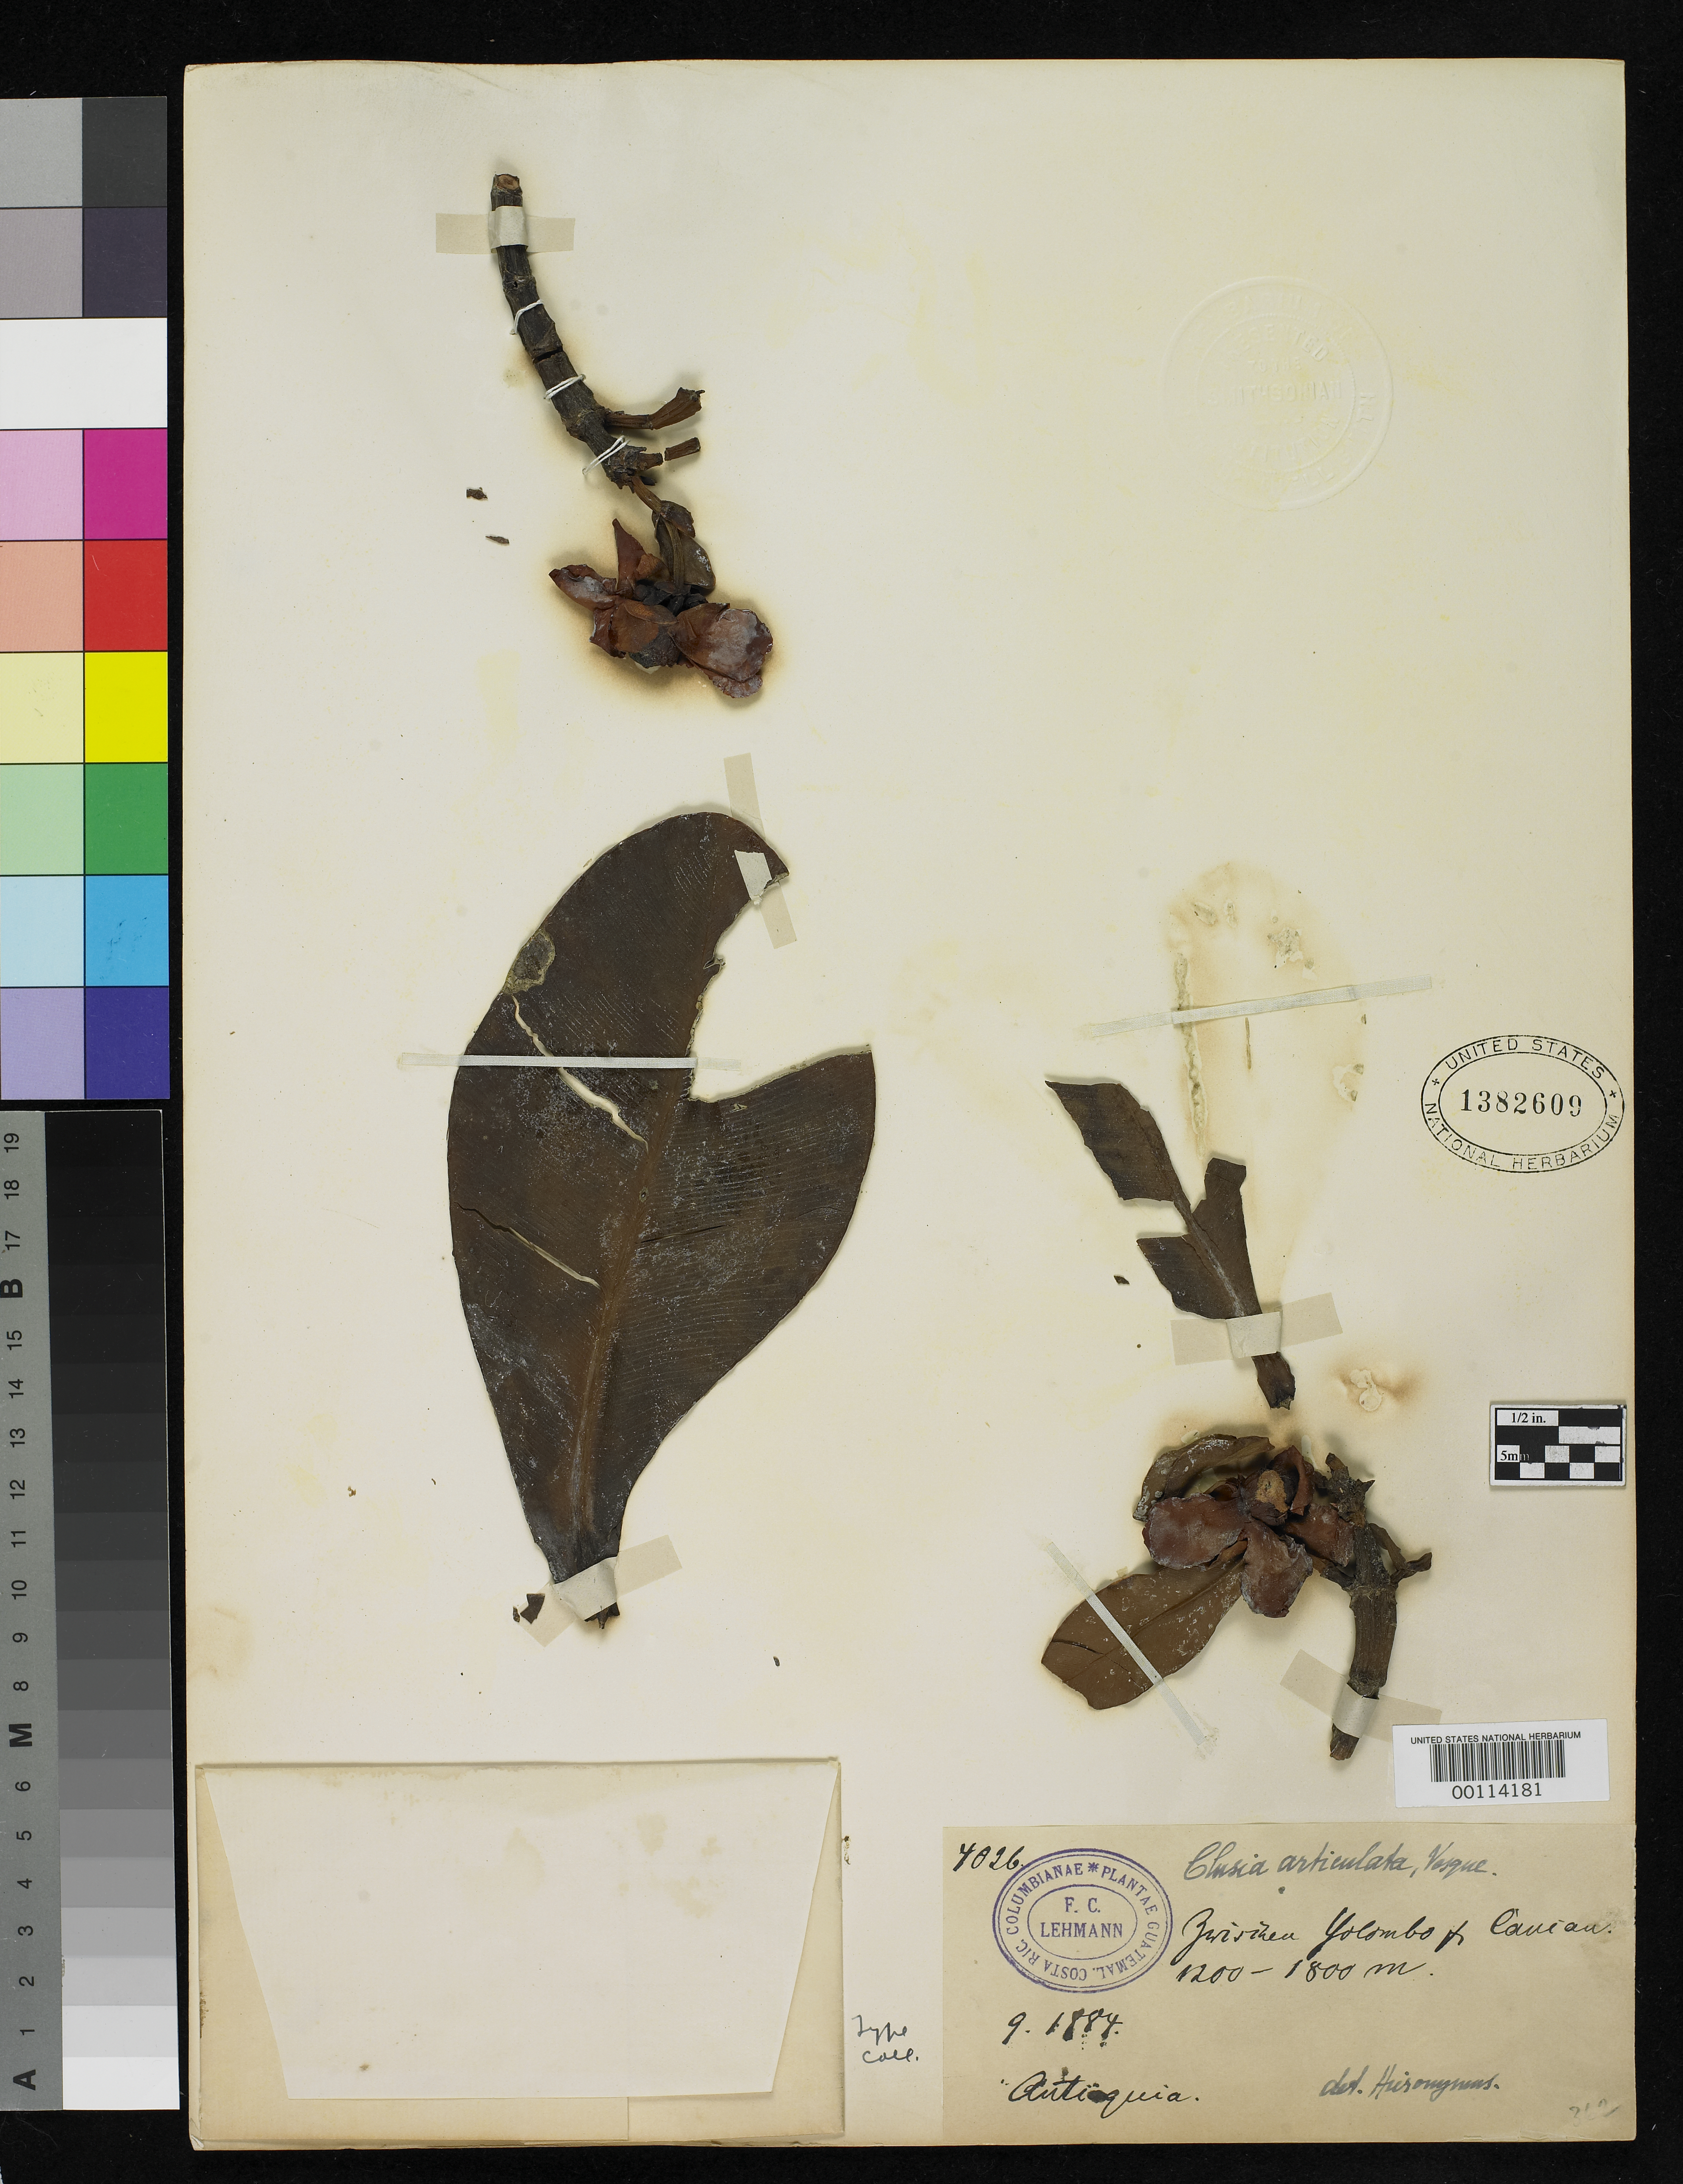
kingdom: Plantae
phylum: Tracheophyta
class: Magnoliopsida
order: Malpighiales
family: Clusiaceae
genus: Clusia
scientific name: Clusia articulata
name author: Vesque in A. DC.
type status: Type Collection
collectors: F. C. Lehmann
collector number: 4026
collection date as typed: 1884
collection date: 1884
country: Colombia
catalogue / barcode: US 1382609